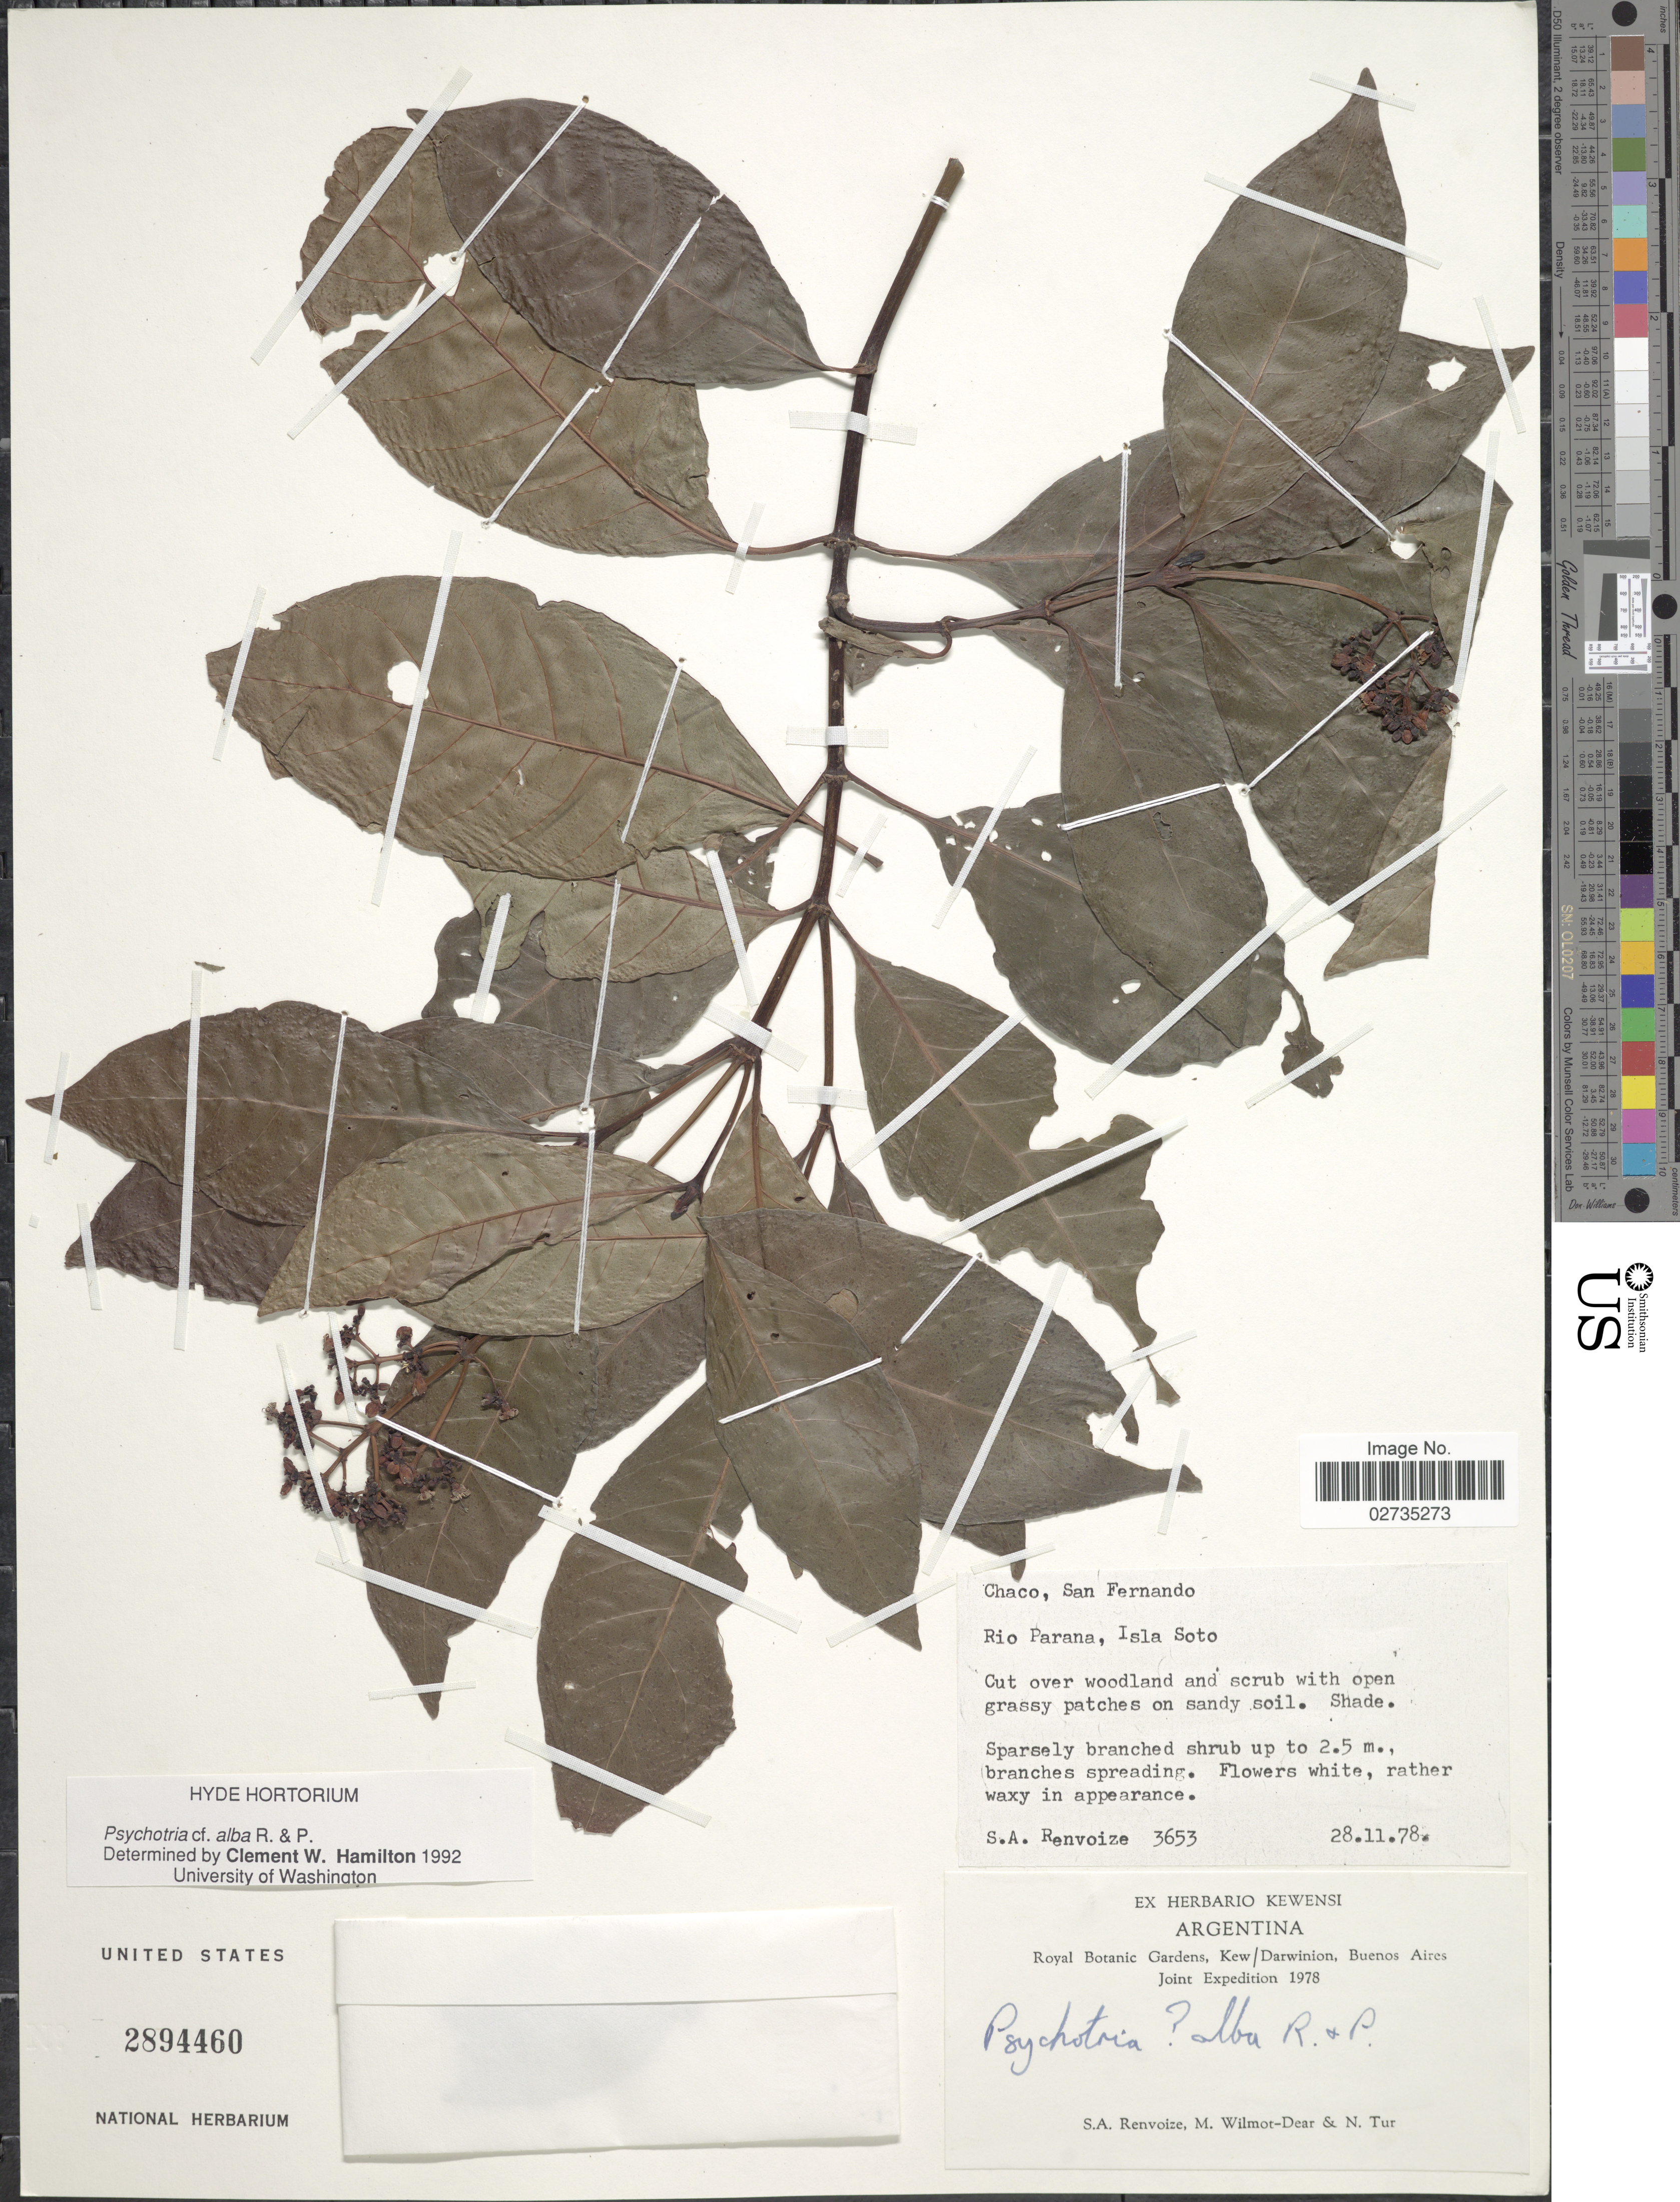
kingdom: Plantae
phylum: Tracheophyta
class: Magnoliopsida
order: Gentianales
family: Rubiaceae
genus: Psychotria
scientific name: Psychotria alba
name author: Ruiz & Pav.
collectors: S. A. Renvoize, M. Wilmot-Dear & N. Tur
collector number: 3653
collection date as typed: Transcribed d/m/y: 28/11/78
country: Argentina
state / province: Chaco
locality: Chaco, San Fernando, Rio Parana, Isla Soto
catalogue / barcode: US 2894460